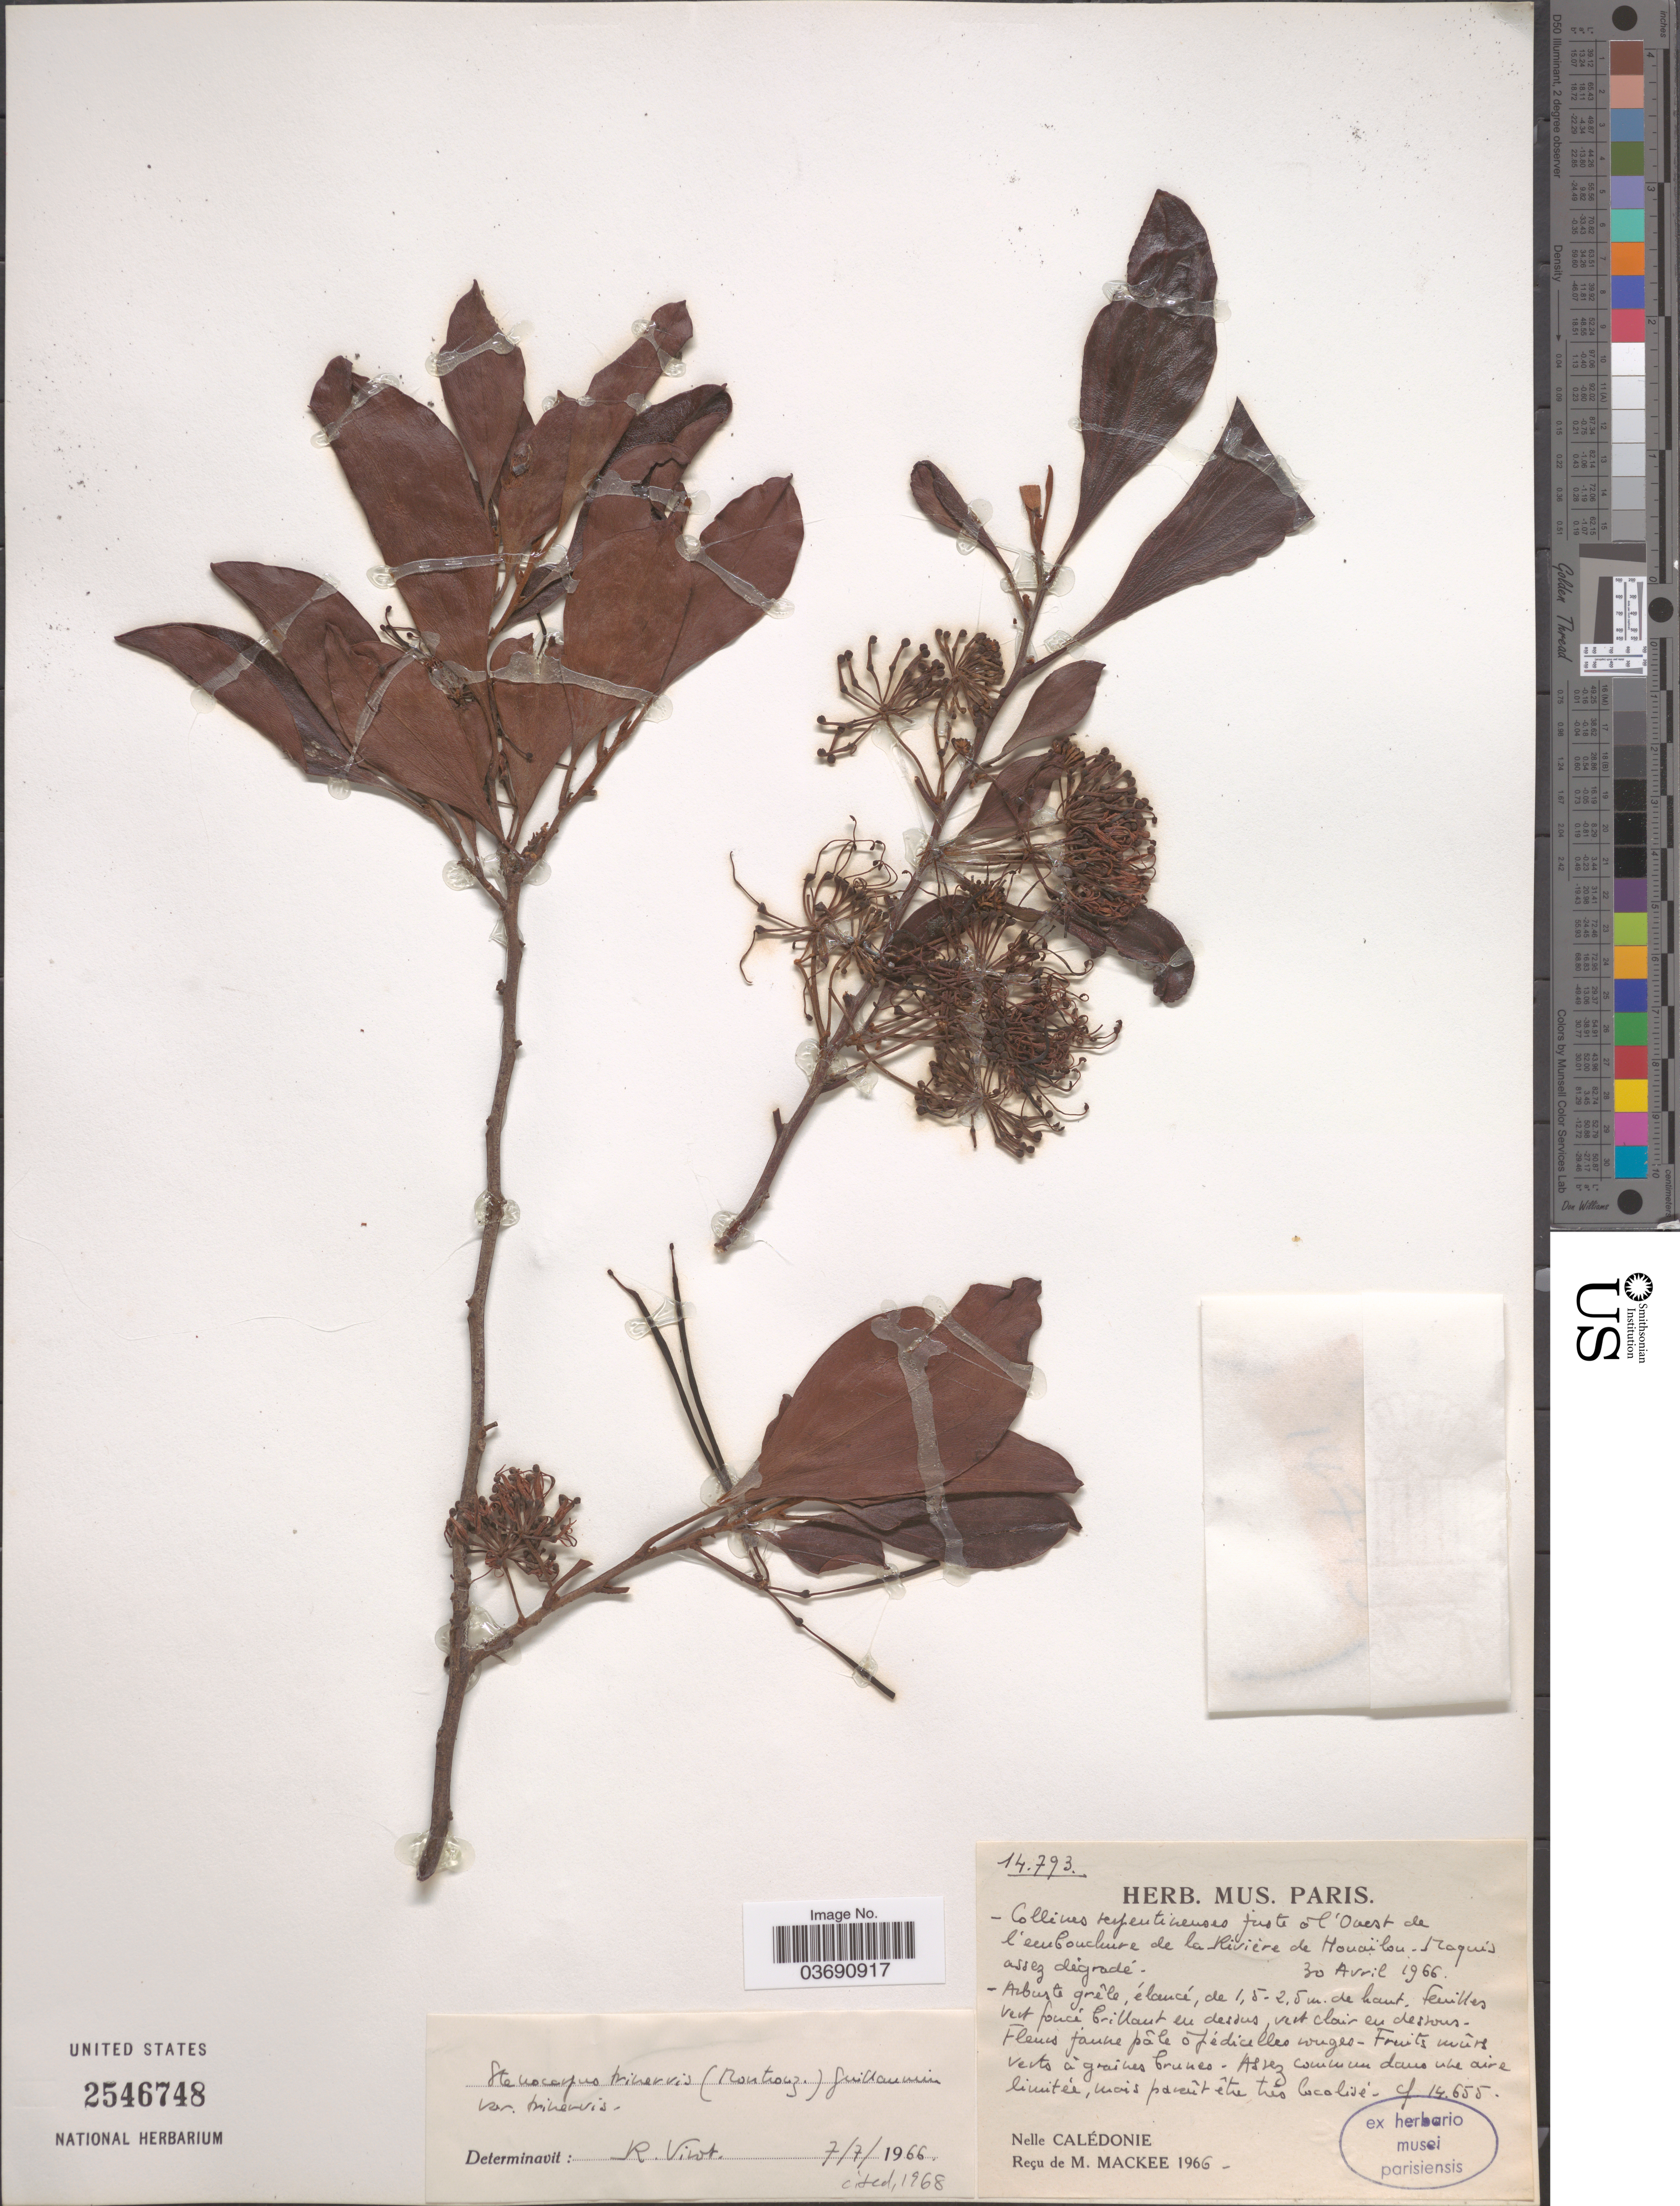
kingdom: Plantae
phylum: Tracheophyta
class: Magnoliopsida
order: Proteales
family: Proteaceae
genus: Stenocarpus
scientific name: Stenocarpus trinervis var. trinervis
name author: (Montrouz.) Guillaumin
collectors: M. Mackee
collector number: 14793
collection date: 1966-04-30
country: New Caledonia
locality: Collines serpentineuses juste á l'Ouest de l'embouchure de la Rivière de Houaïlou. Nelle Calédonie.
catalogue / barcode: US 2546748